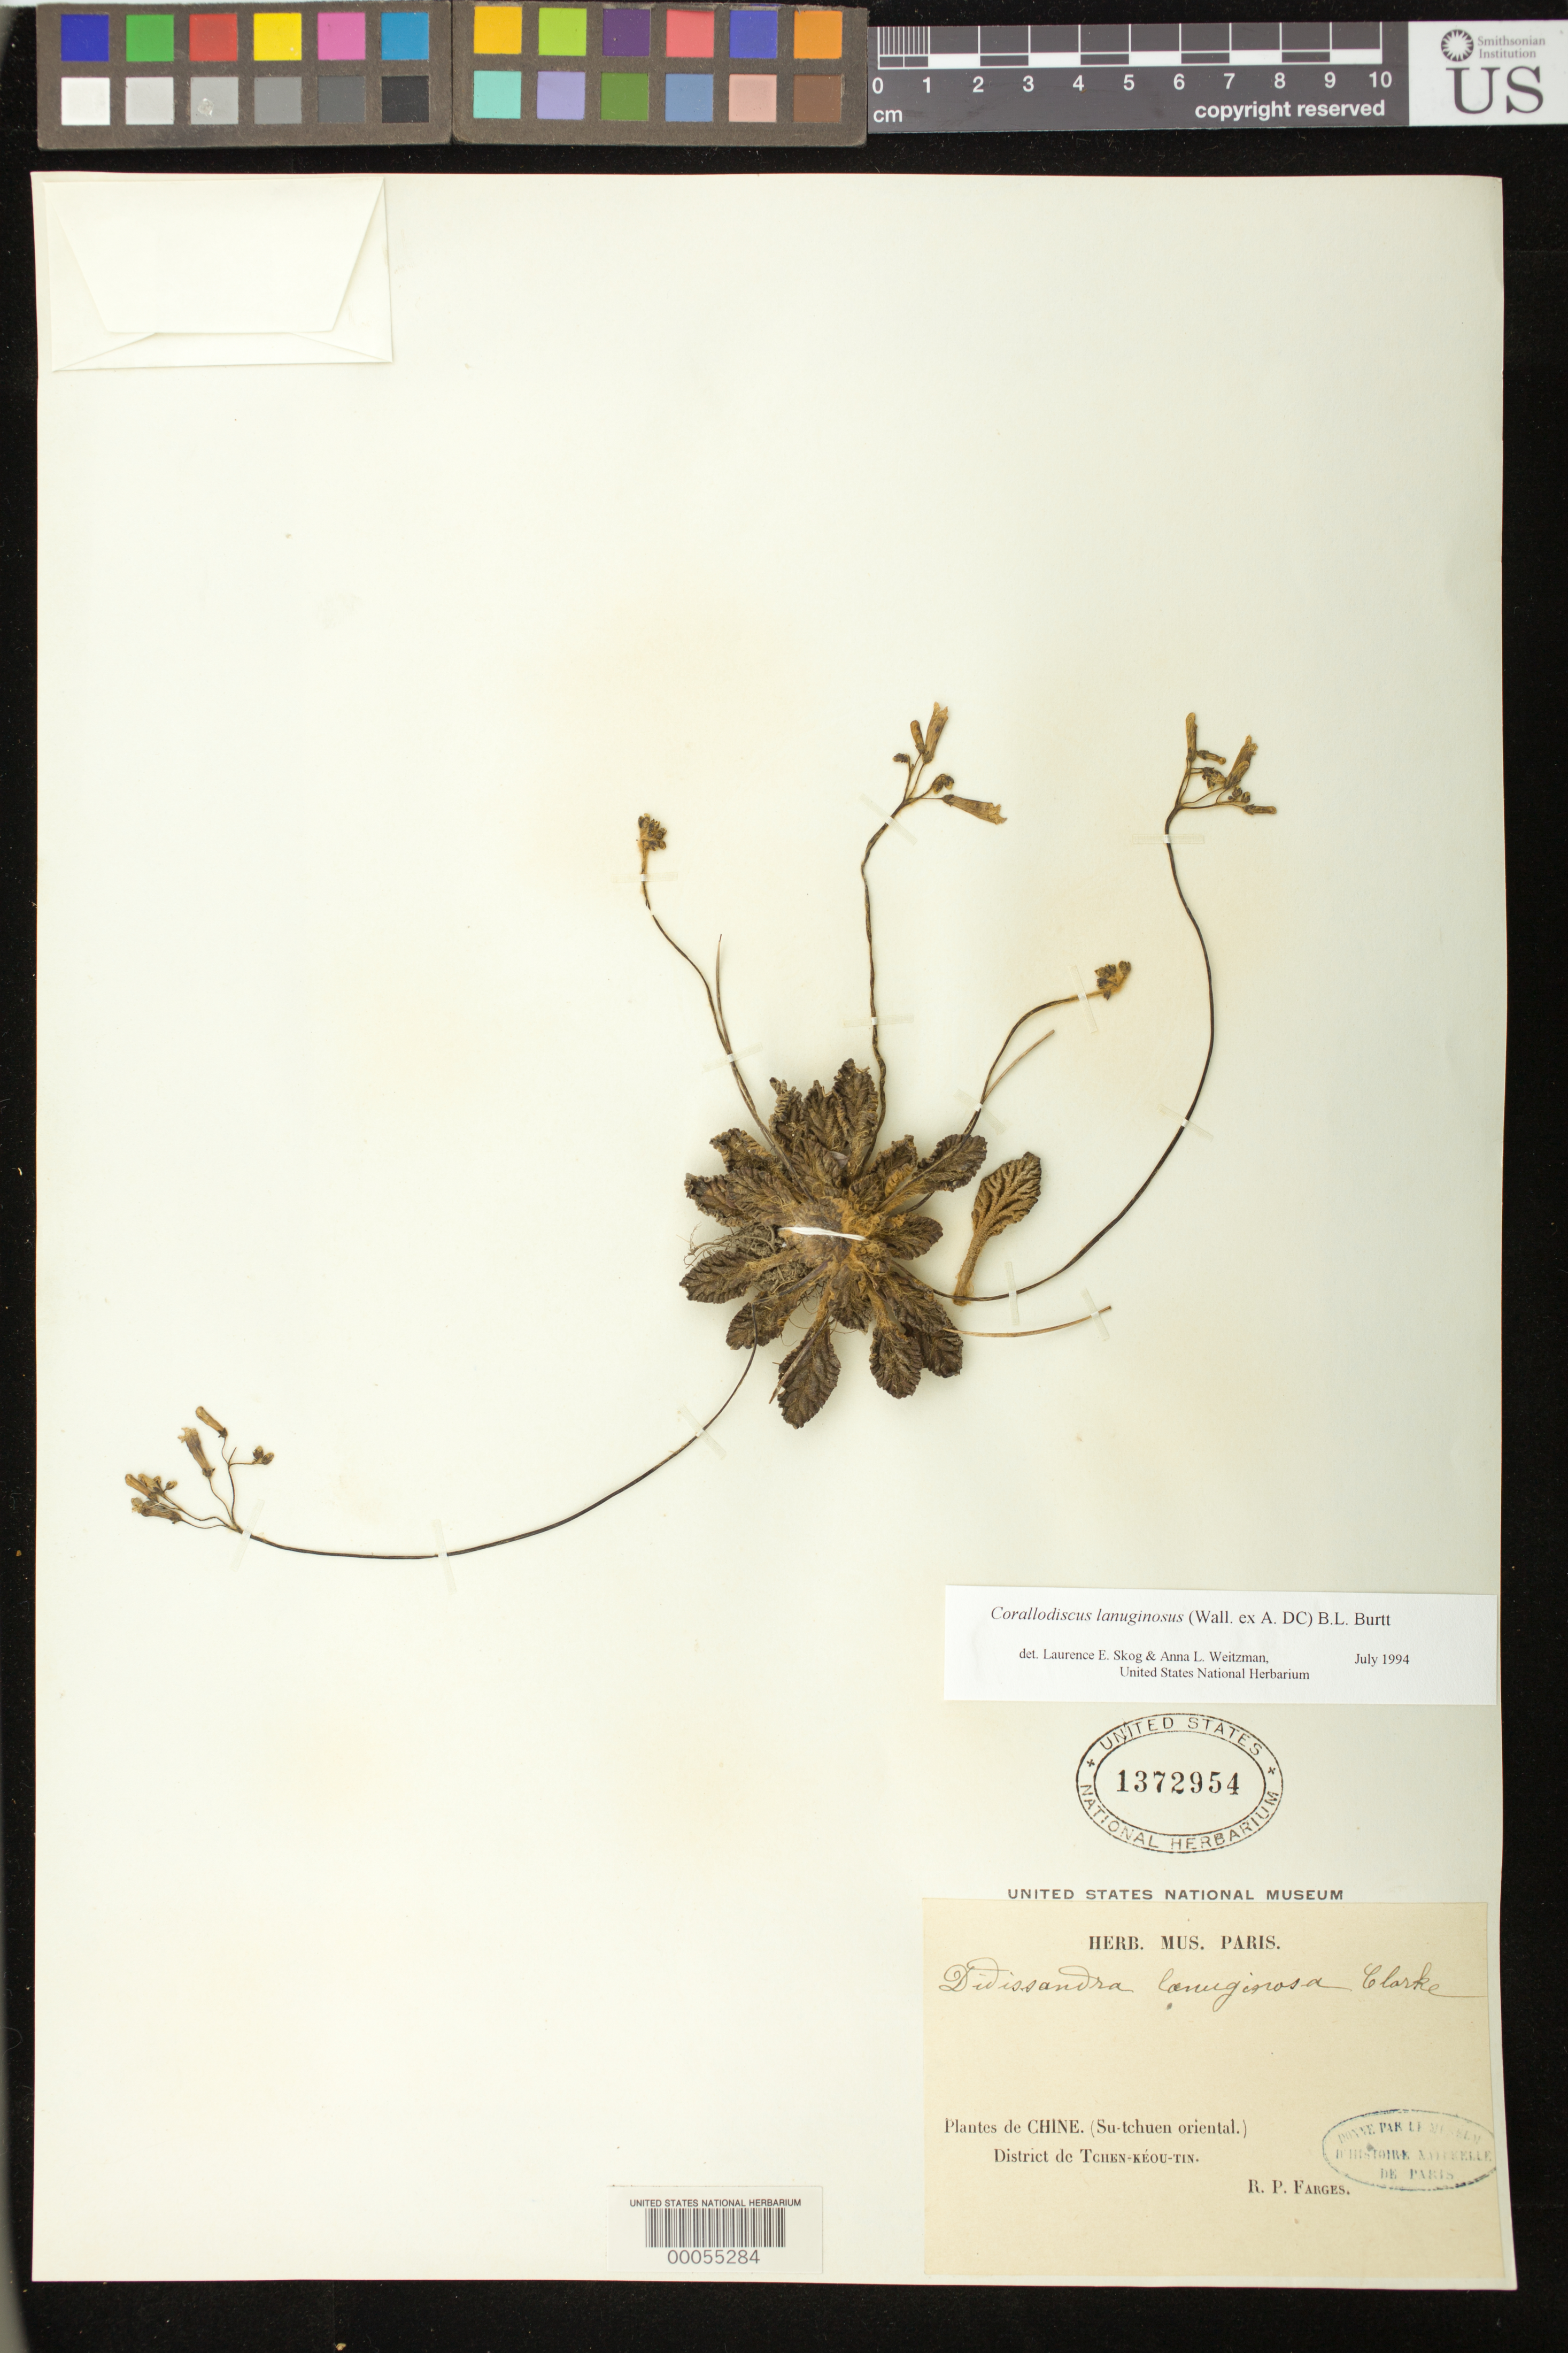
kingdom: Plantae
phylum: Tracheophyta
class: Magnoliopsida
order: Lamiales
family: Gesneriaceae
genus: Corallodiscus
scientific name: Corallodiscus lanuginosus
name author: (Wall. ex R. Br.) B.L. Burtt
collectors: R. Farges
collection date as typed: Sep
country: China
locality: Tghen-keou-tin dist.,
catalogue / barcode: US 1372954